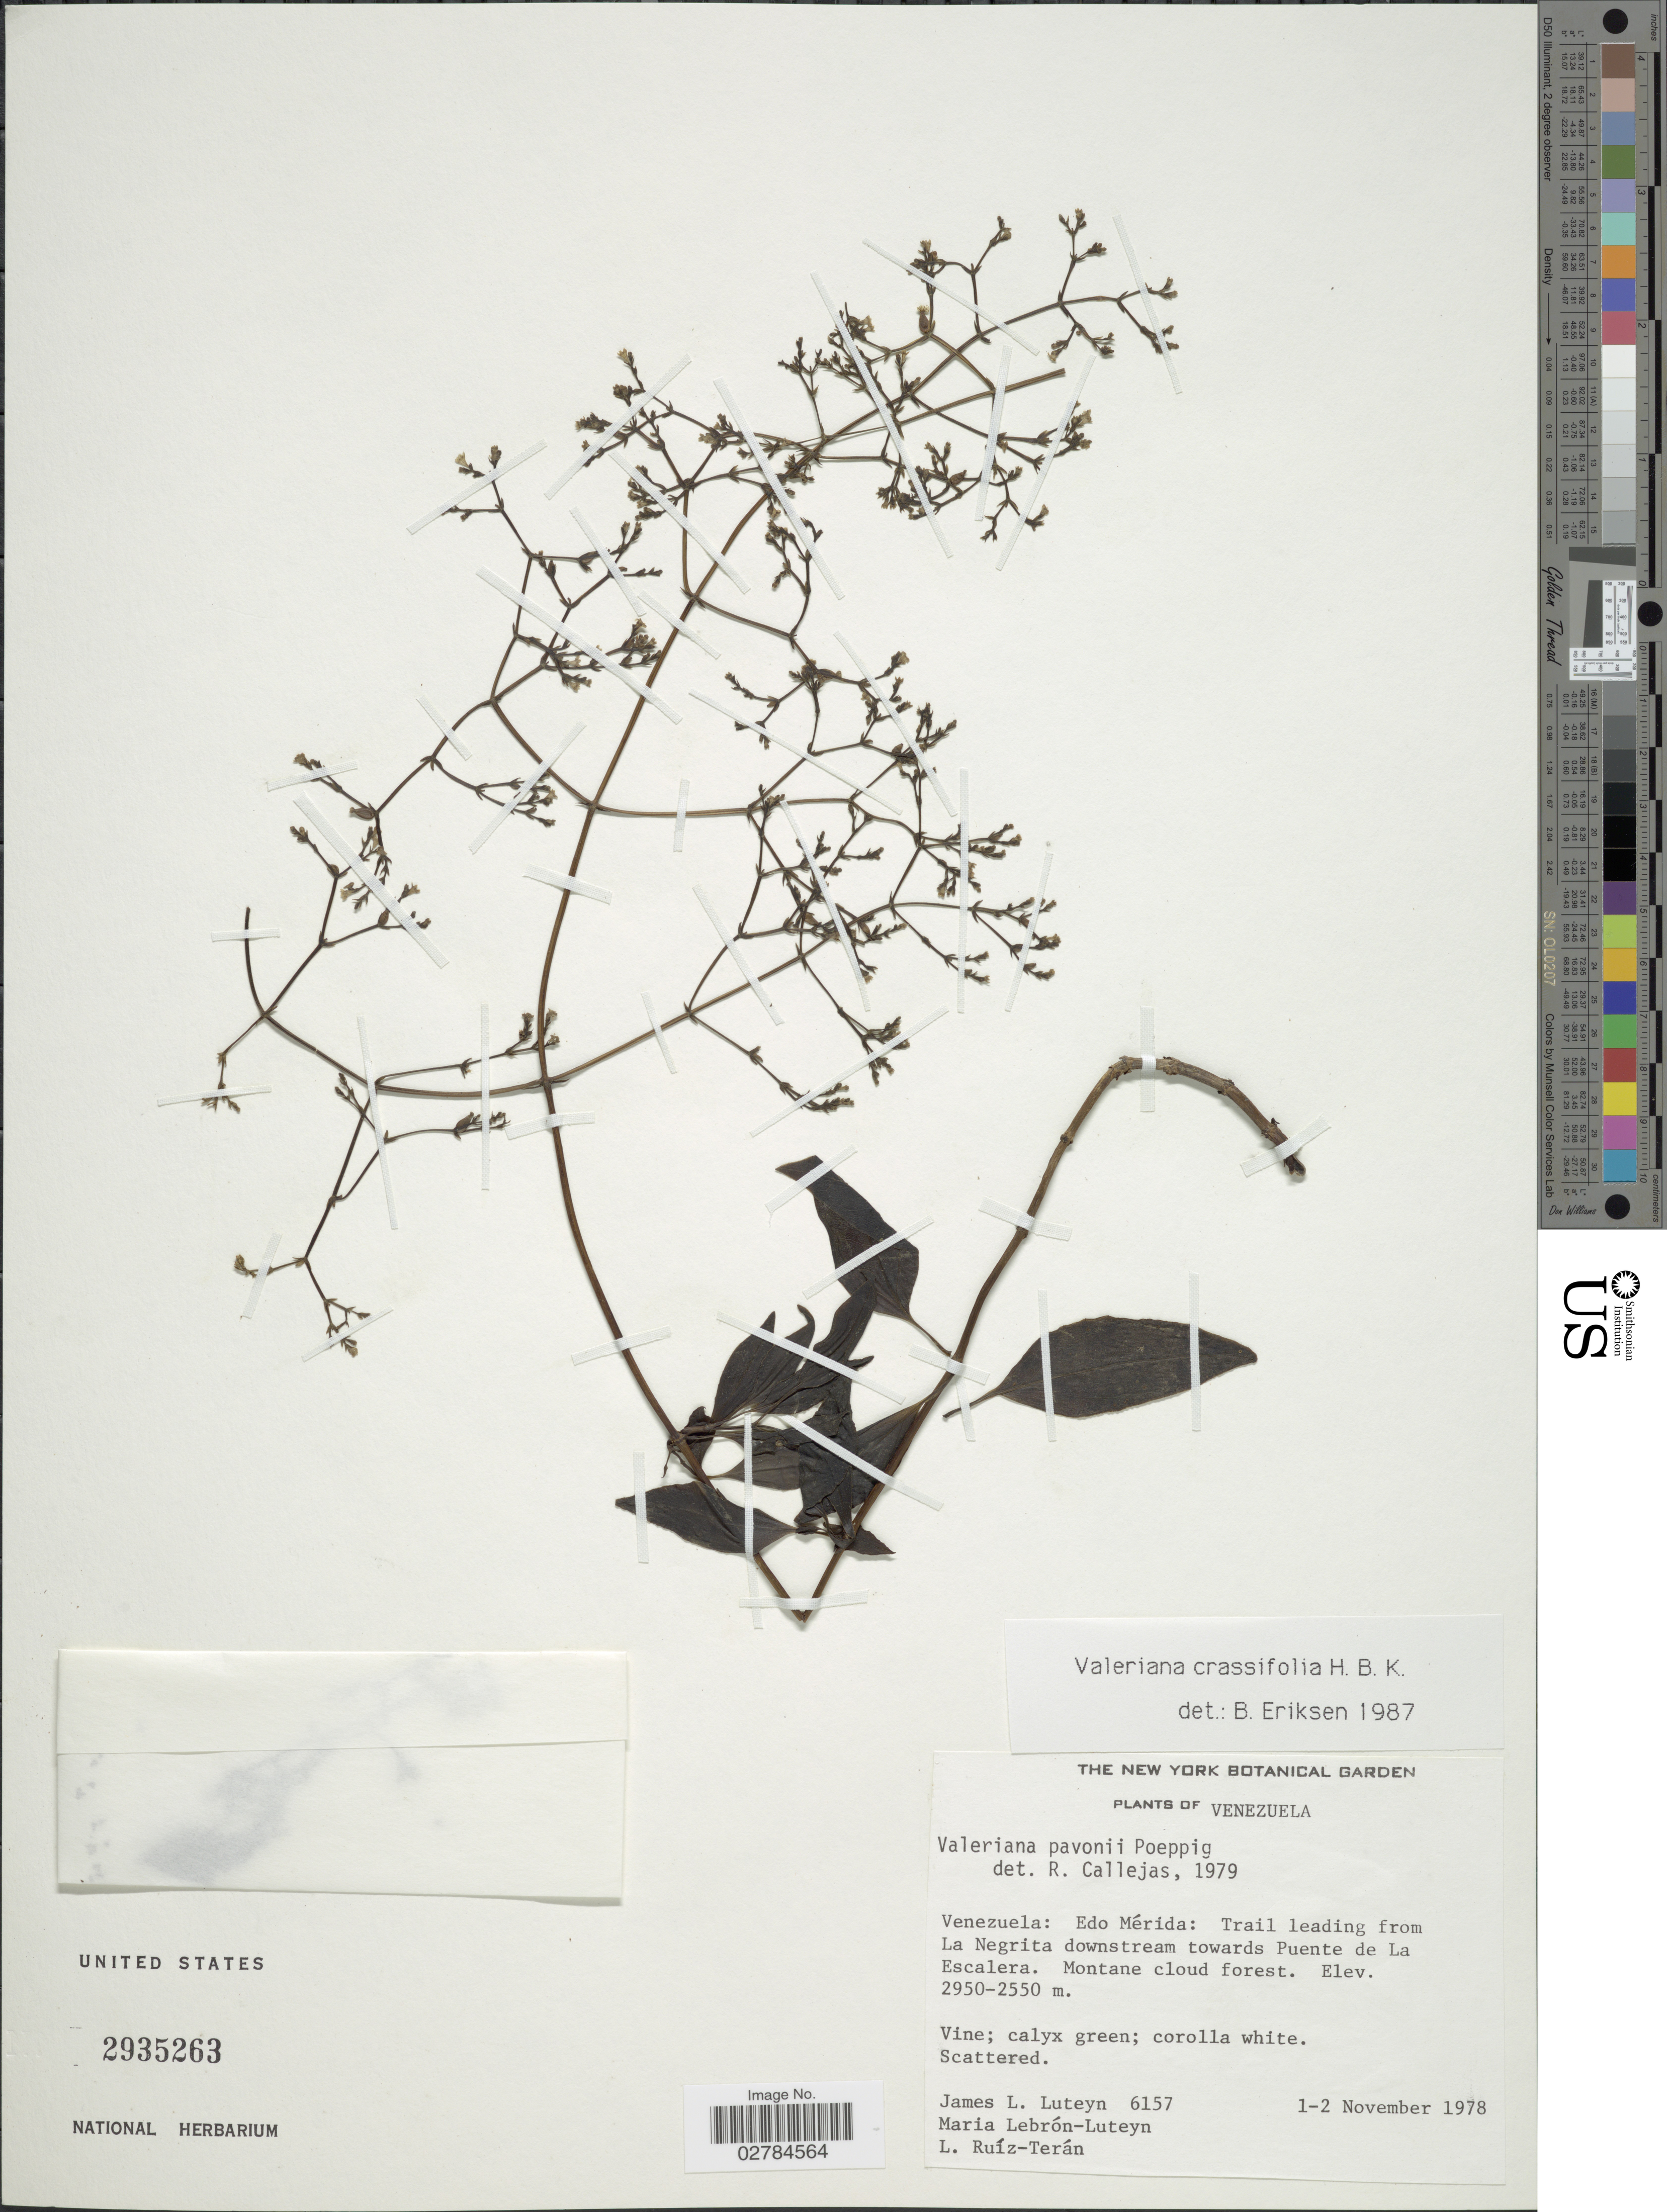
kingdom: Plantae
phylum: Tracheophyta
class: Magnoliopsida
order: Dipsacales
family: Caprifoliaceae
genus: Valeriana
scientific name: Valeriana crassifolia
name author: Kunth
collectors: J. L. Luteyn, M. L. Lebrón-Luteyn & L. E. Ruíz-Terán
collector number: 6157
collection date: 1978-11-01/1978-11-02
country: Venezuela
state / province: Mérida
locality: Trail leading from La Negrita downstream towards Puente de La Escalera.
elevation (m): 2550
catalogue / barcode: US 2935263